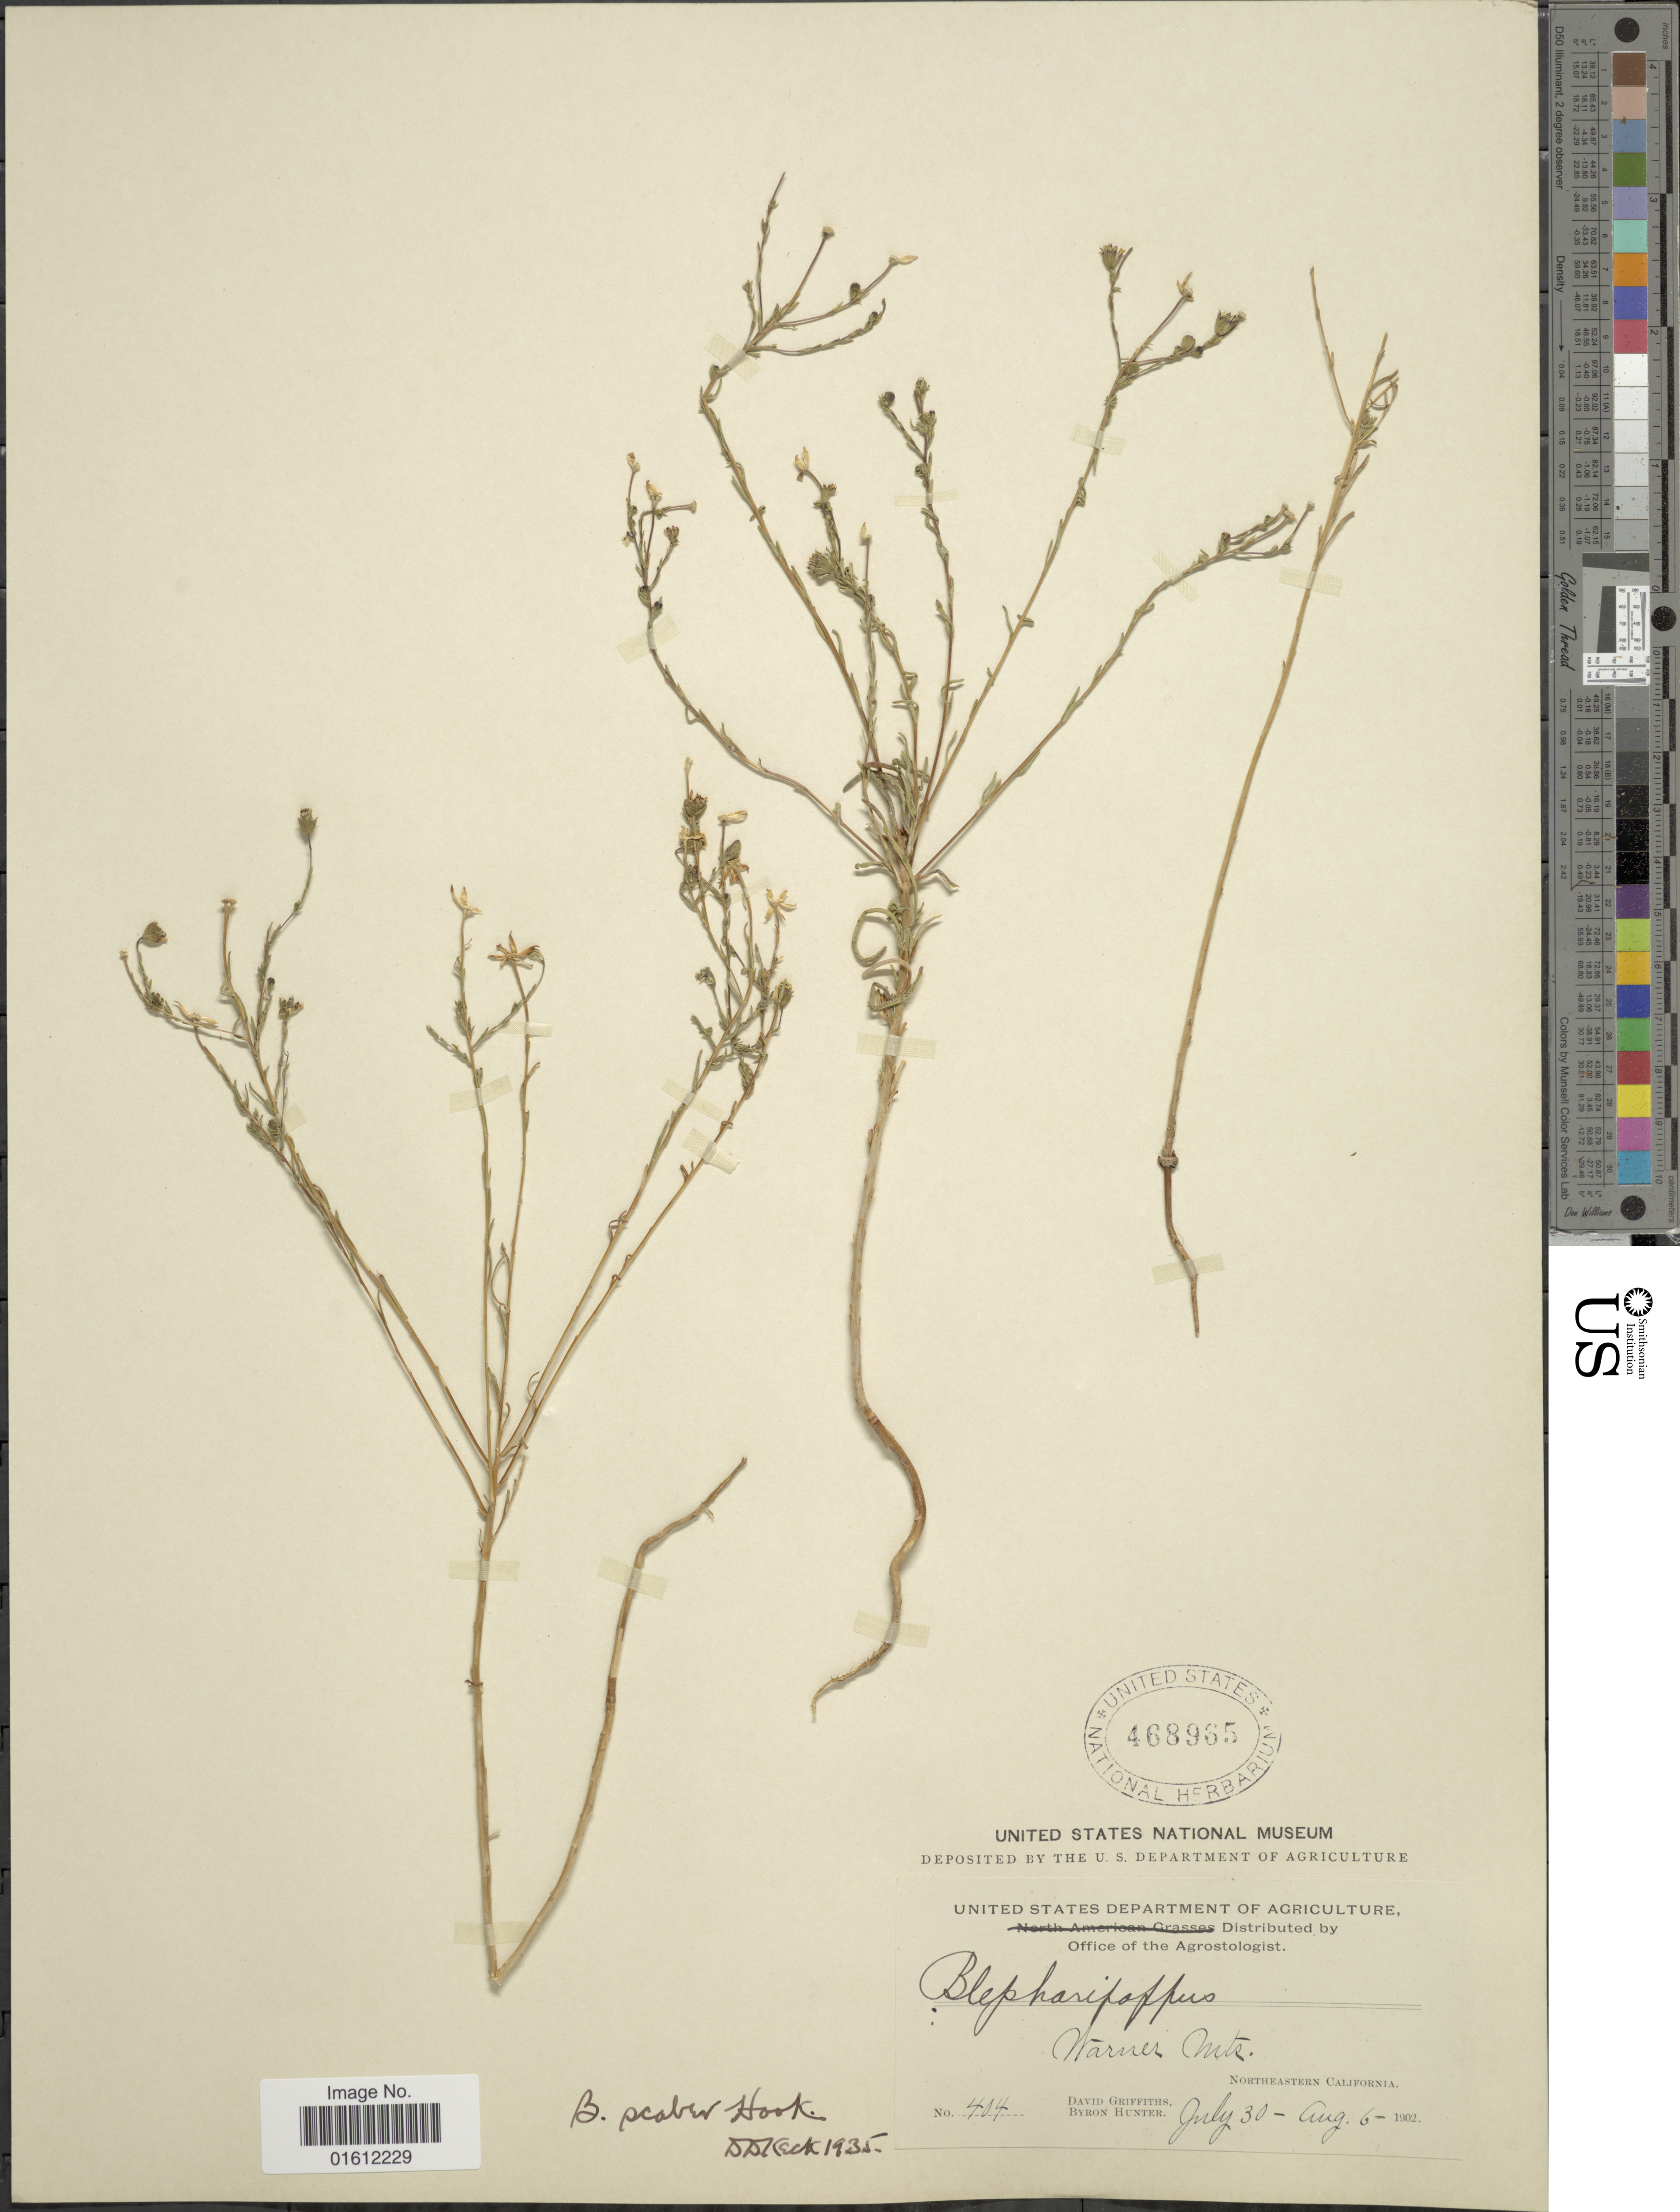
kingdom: Plantae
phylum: Tracheophyta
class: Magnoliopsida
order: Asterales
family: Asteraceae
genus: Blepharipappus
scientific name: Blepharipappus laevis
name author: (A. Gray) A. Gray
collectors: D. Griffiths & B. Hunter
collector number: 404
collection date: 1902-07-30/1902-08-06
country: United States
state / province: California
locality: Warner Mts., Northeastern California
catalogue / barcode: US 468965